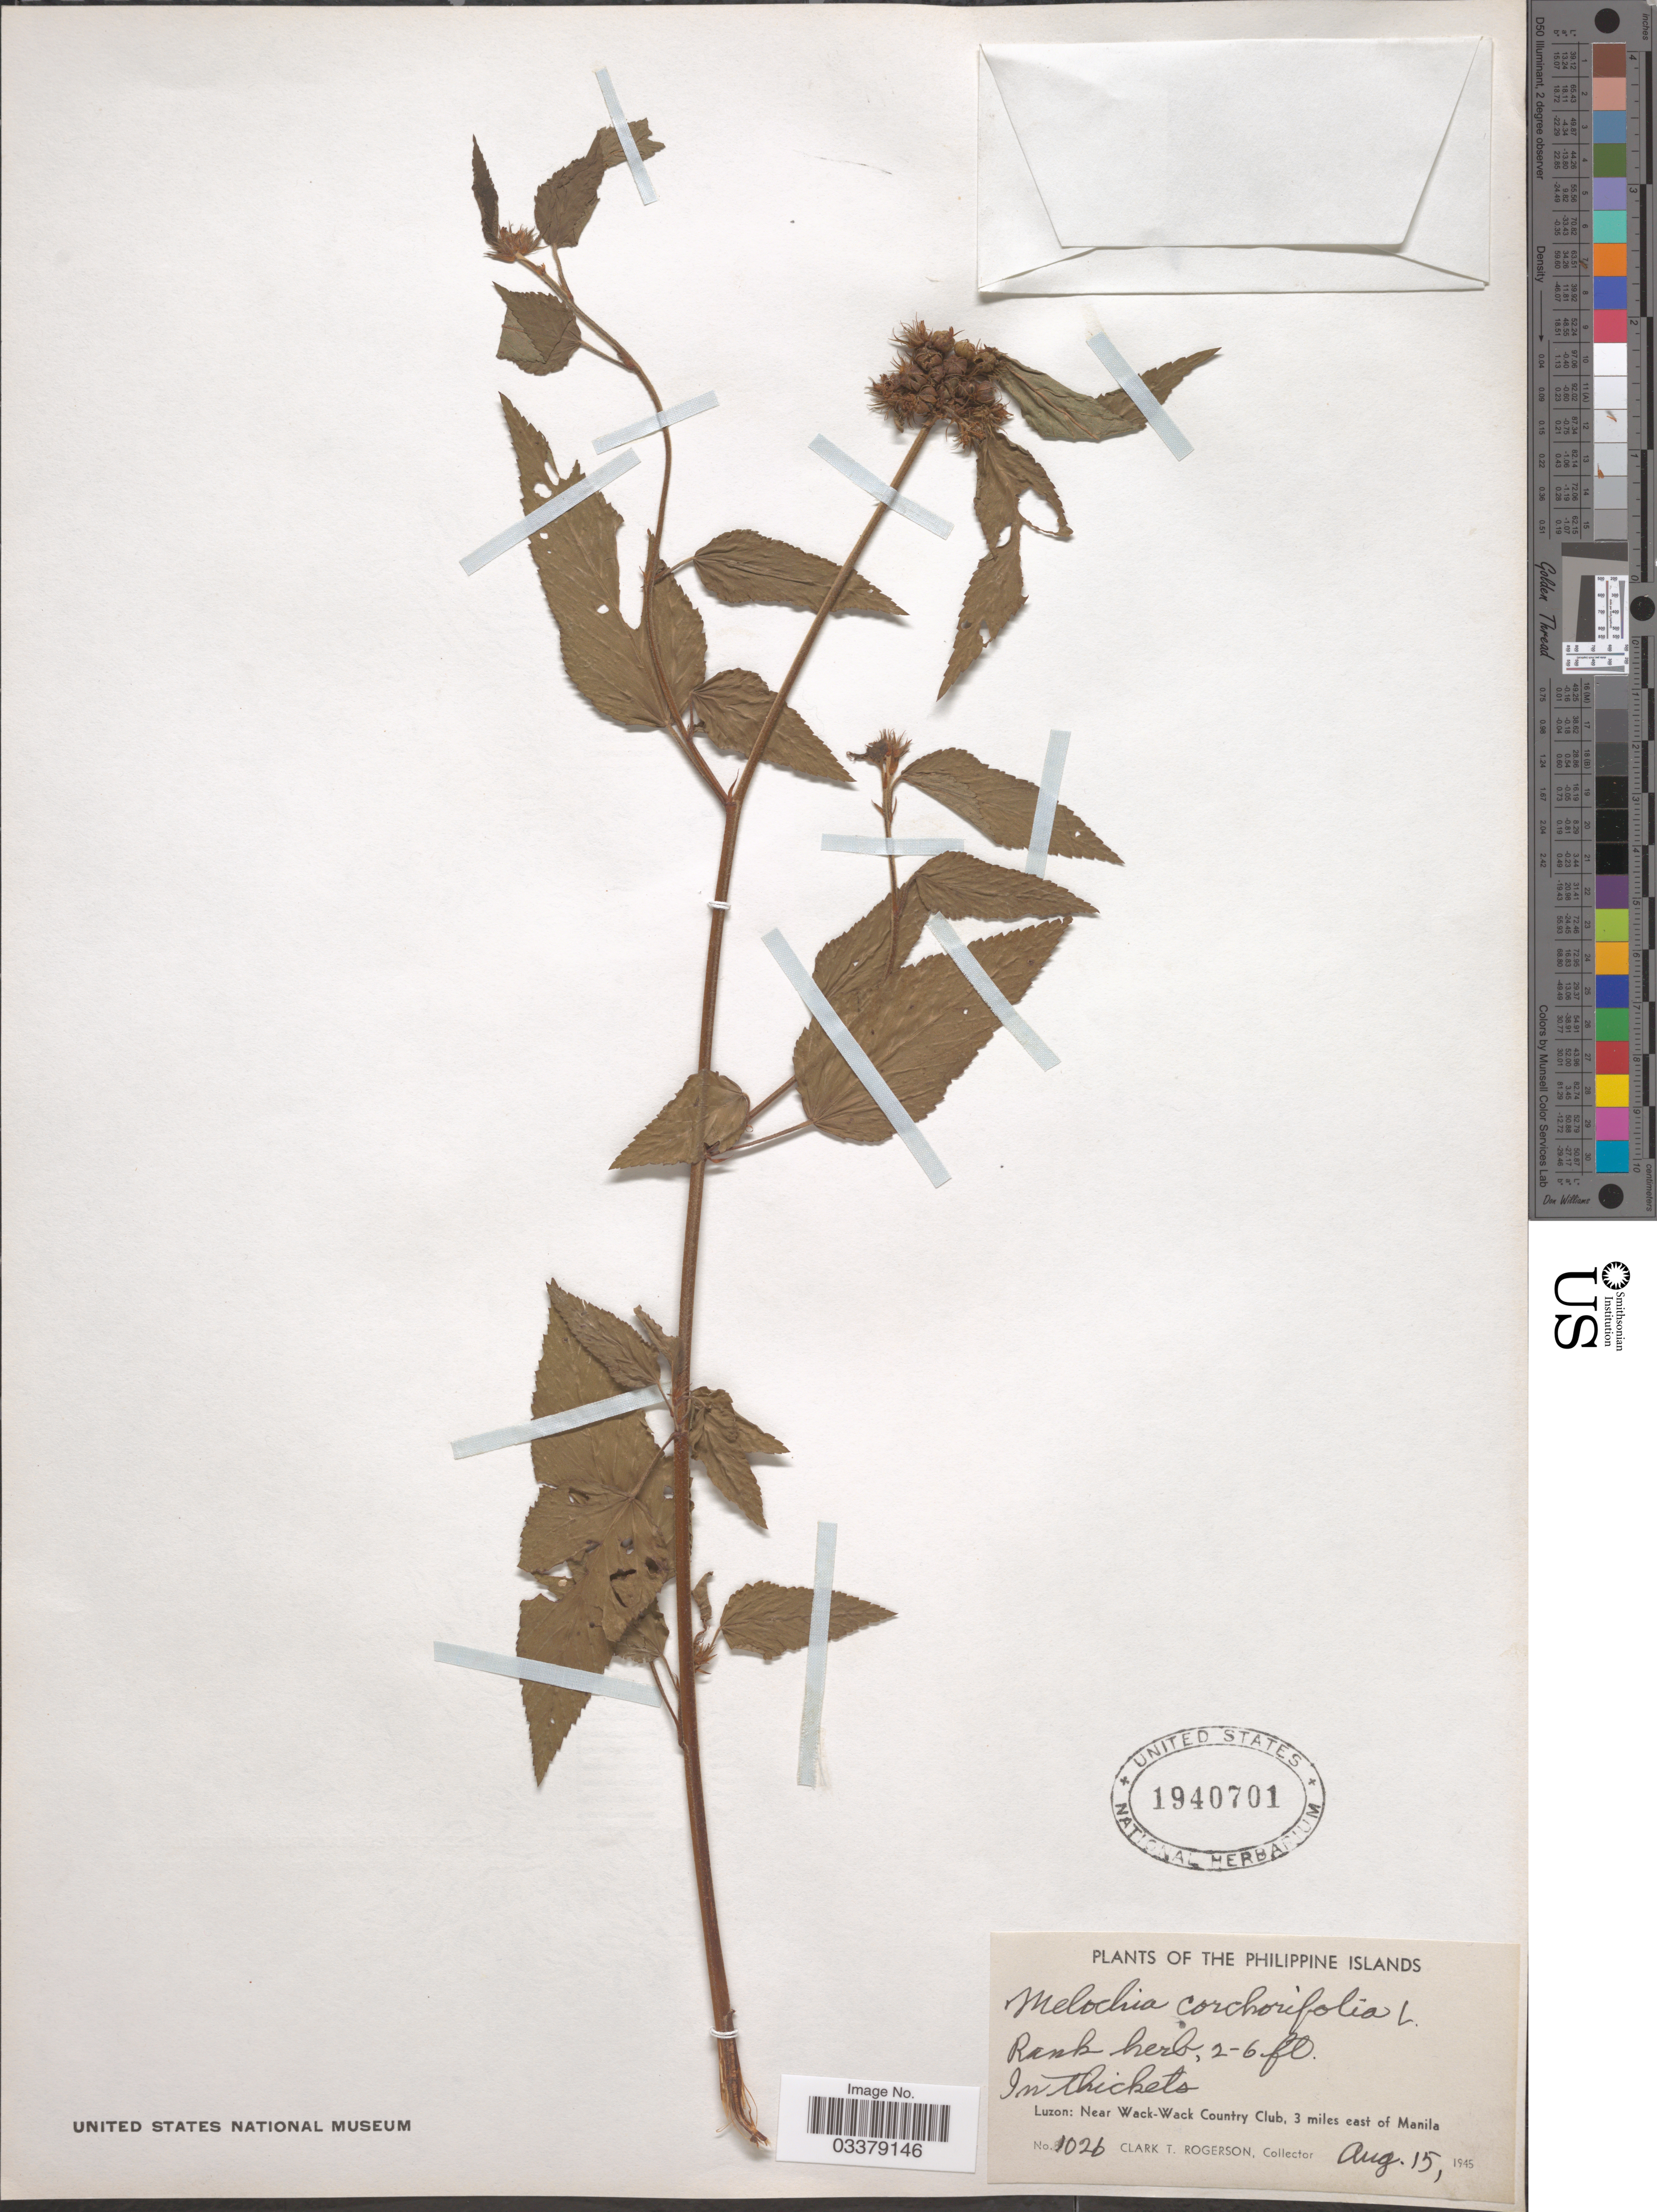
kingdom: Plantae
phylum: Tracheophyta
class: Magnoliopsida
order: Malvales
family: Malvaceae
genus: Melochia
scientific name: Melochia corchorifolia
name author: L.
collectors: C. Rogerson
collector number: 1026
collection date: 1945-08-15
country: Philippines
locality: Luzon: Near Wack-Wack Country Club, 3 miles east of Manila.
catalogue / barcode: US 1940701